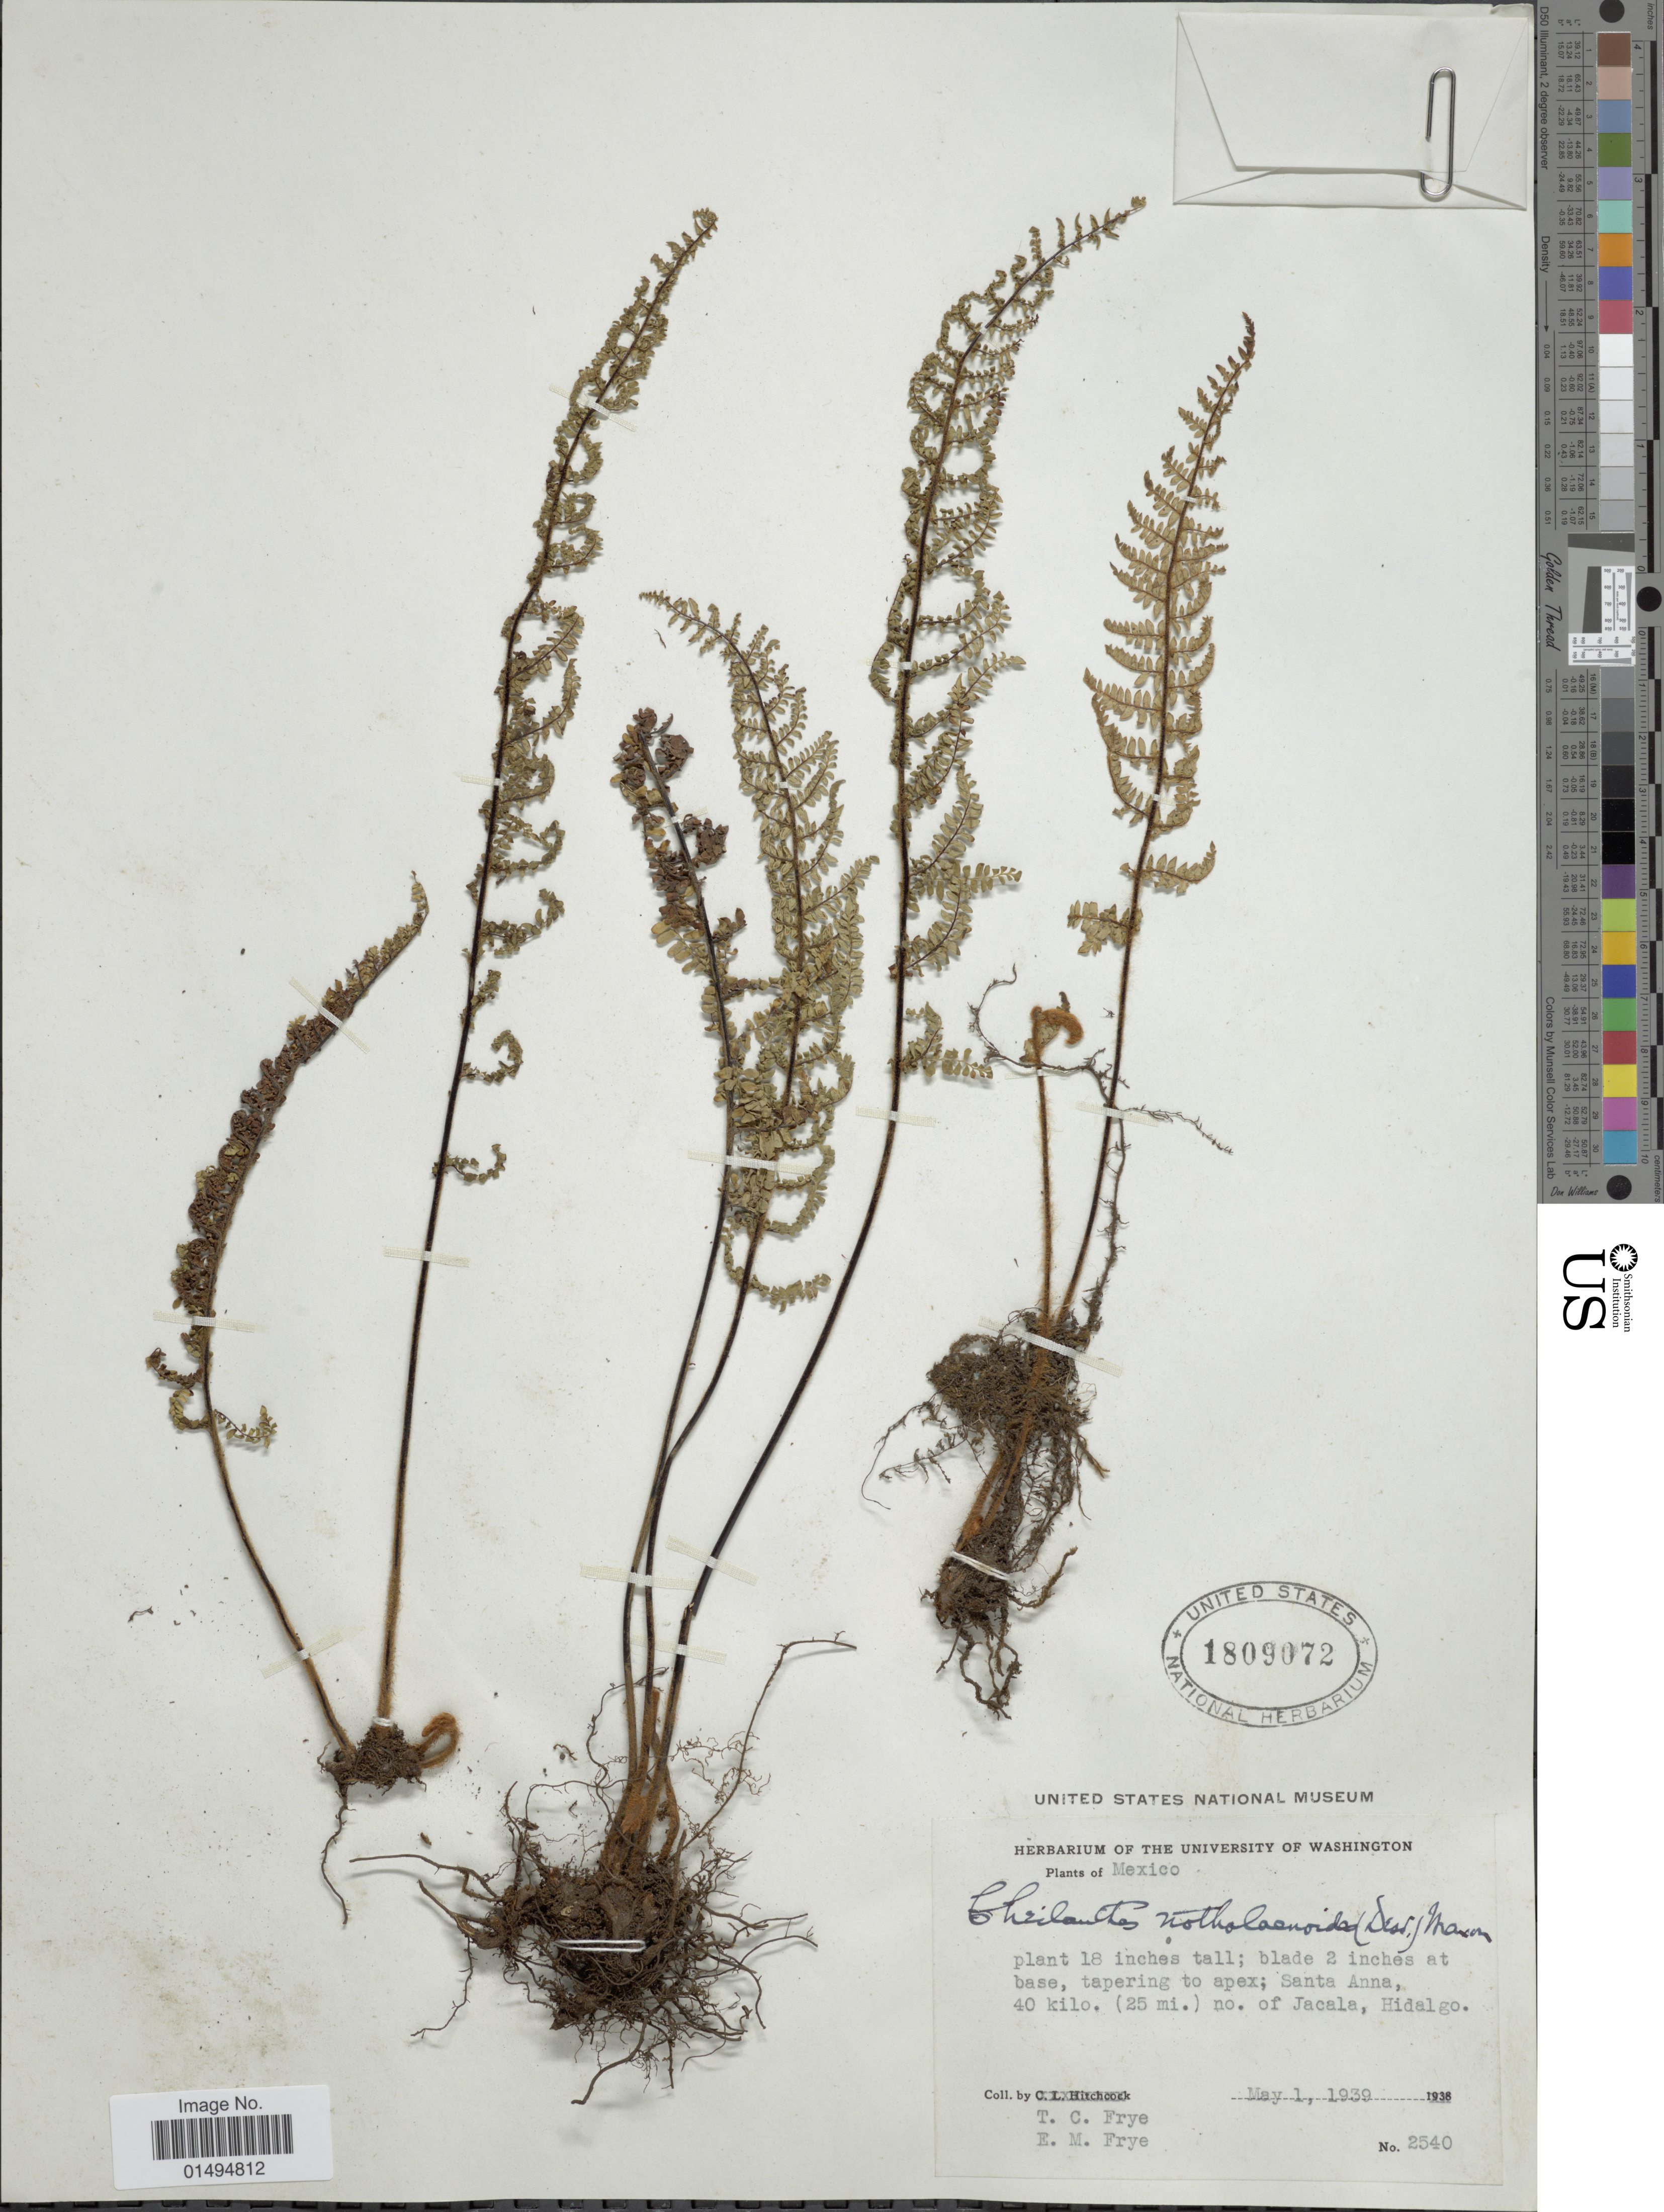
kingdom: Plantae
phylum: Tracheophyta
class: Polypodiopsida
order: Polypodiales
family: Pteridaceae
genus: Myriopteris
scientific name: Myriopteris notholaenoides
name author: (Desv.) Grusz & Windham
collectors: T. C. Frye & E. Frye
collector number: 2540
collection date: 1939-05-01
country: Mexico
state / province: Hidalgo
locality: Tapering to apex; Santa Anna, 40 kilo. (25 mi.) no. of Jacala.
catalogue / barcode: US 1809072